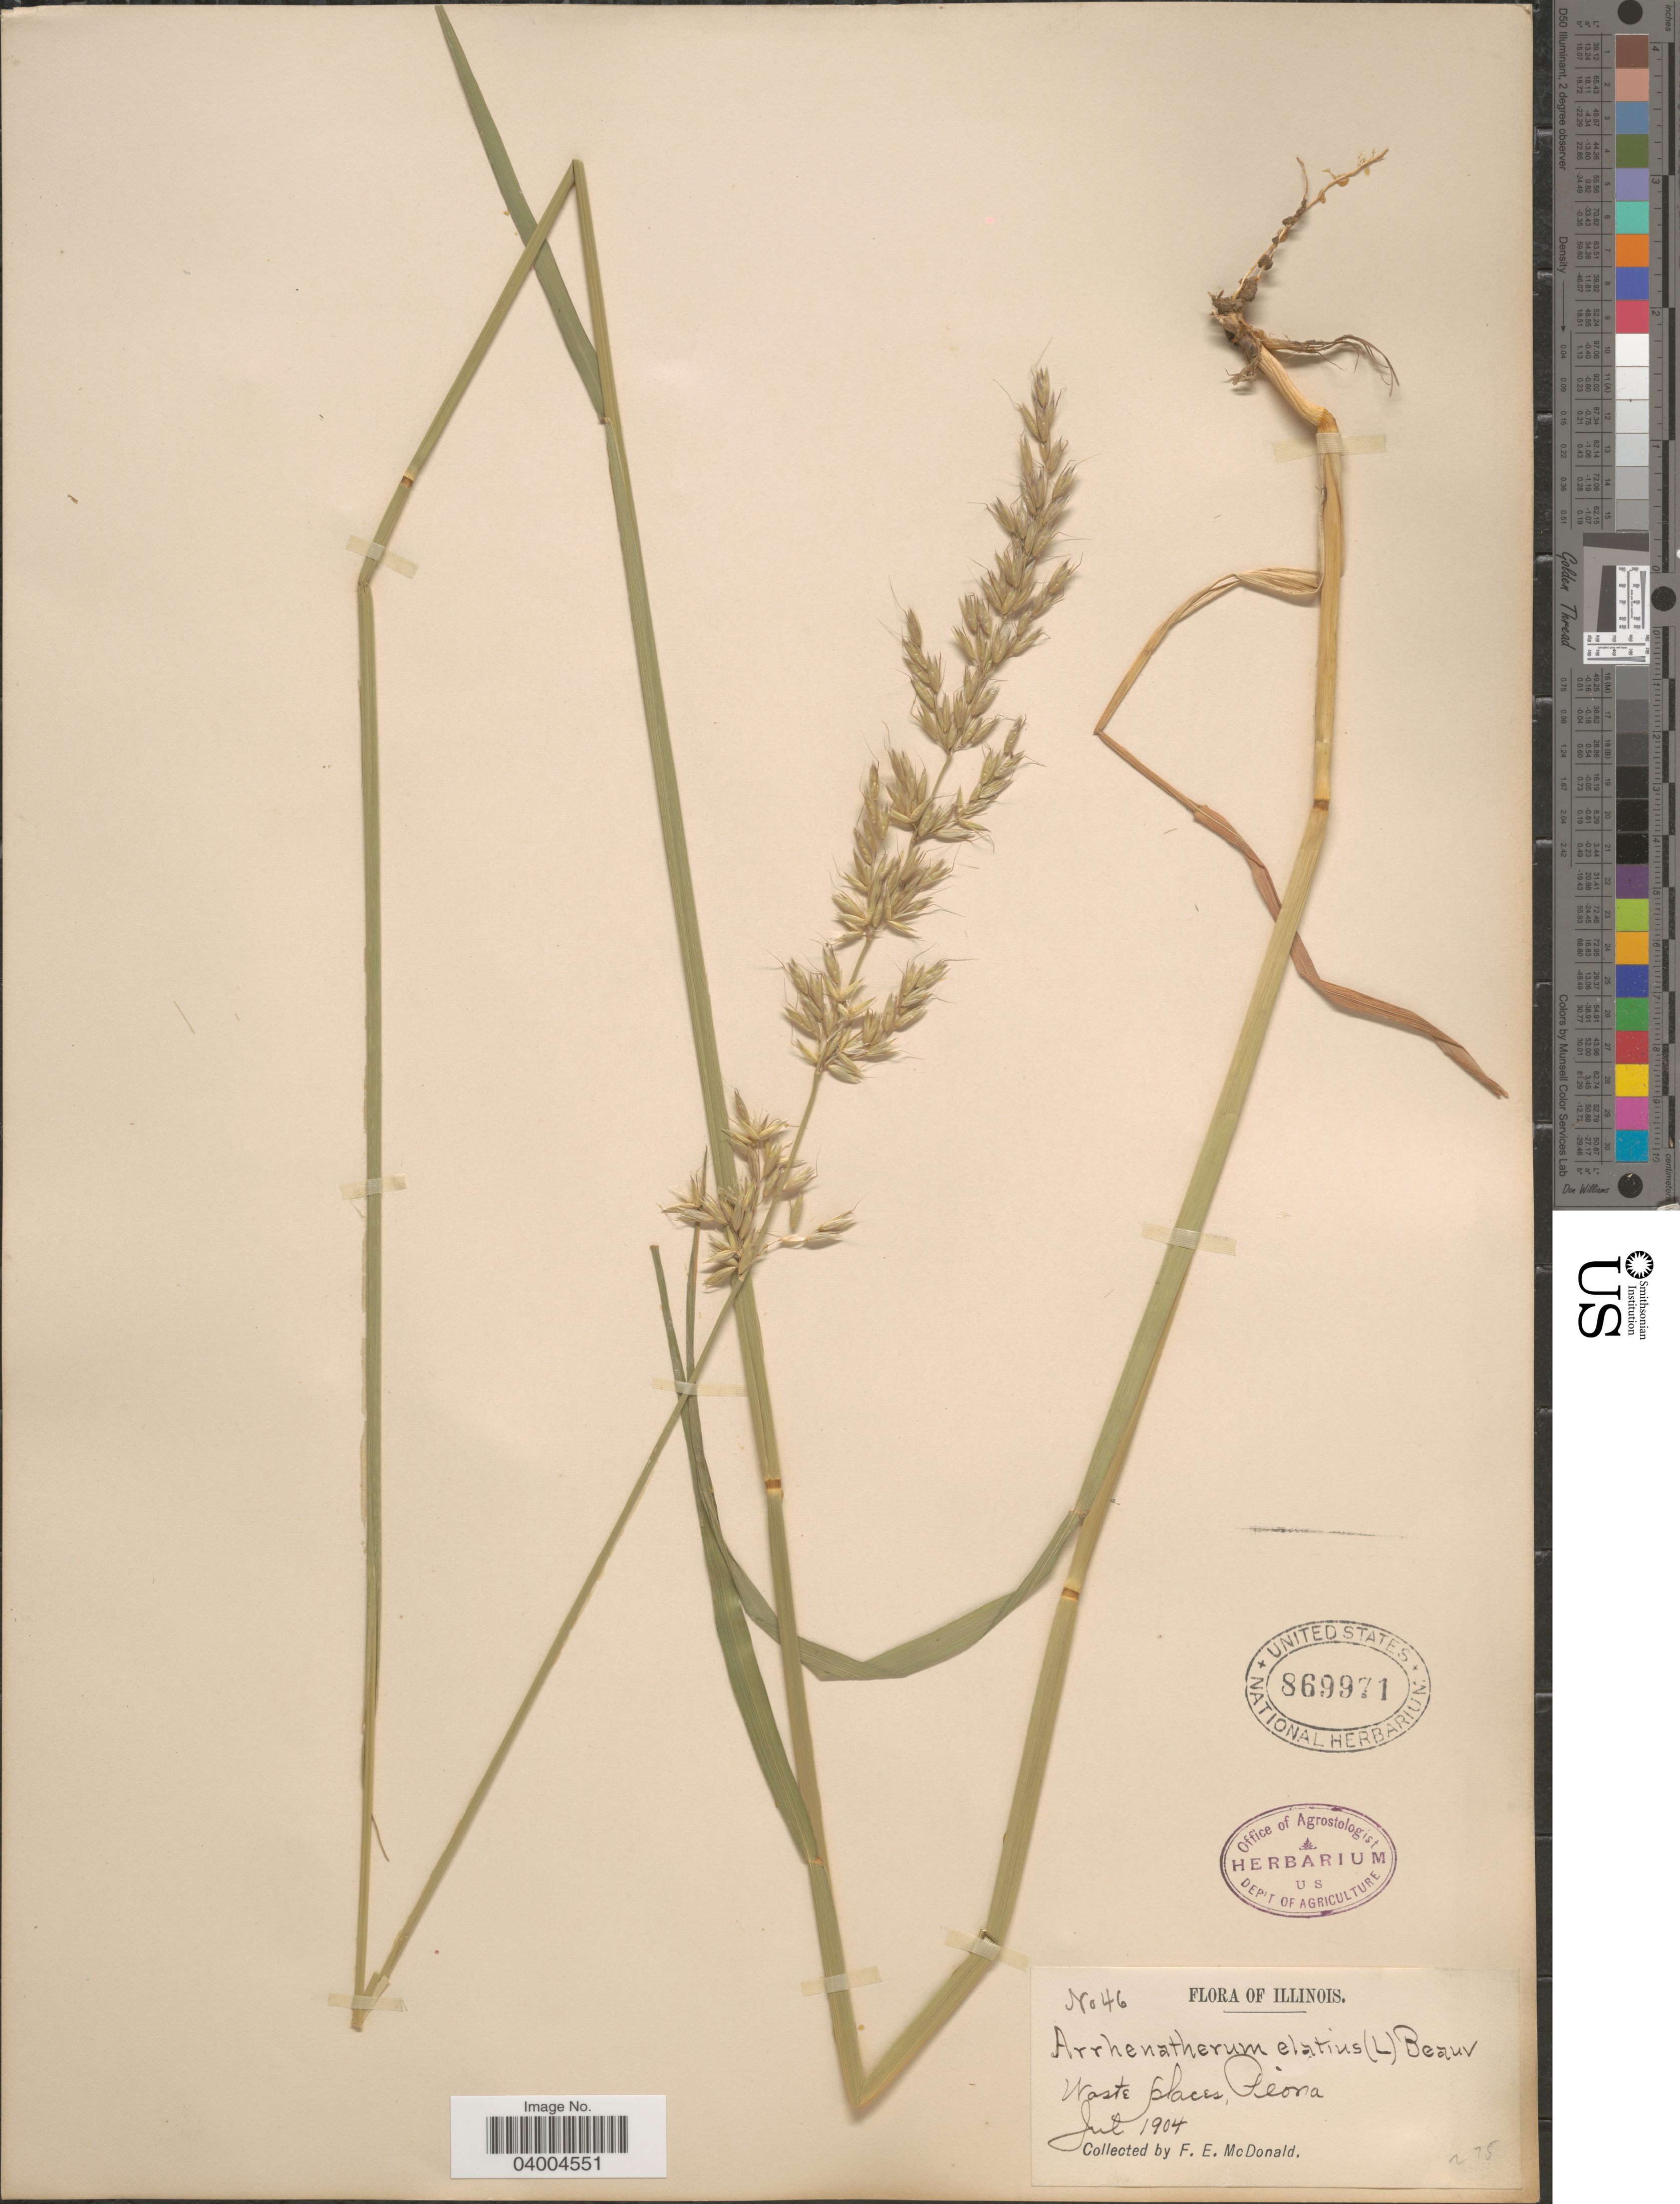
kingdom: Plantae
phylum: Tracheophyta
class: Liliopsida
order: Poales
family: Poaceae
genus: Arrhenatherum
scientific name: Arrhenatherum elatius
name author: (L.) J. Presl & C. Presl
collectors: F. E. McDonald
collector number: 46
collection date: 1904-07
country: United States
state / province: Illinois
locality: Waste places, Peoria.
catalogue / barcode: US 869971